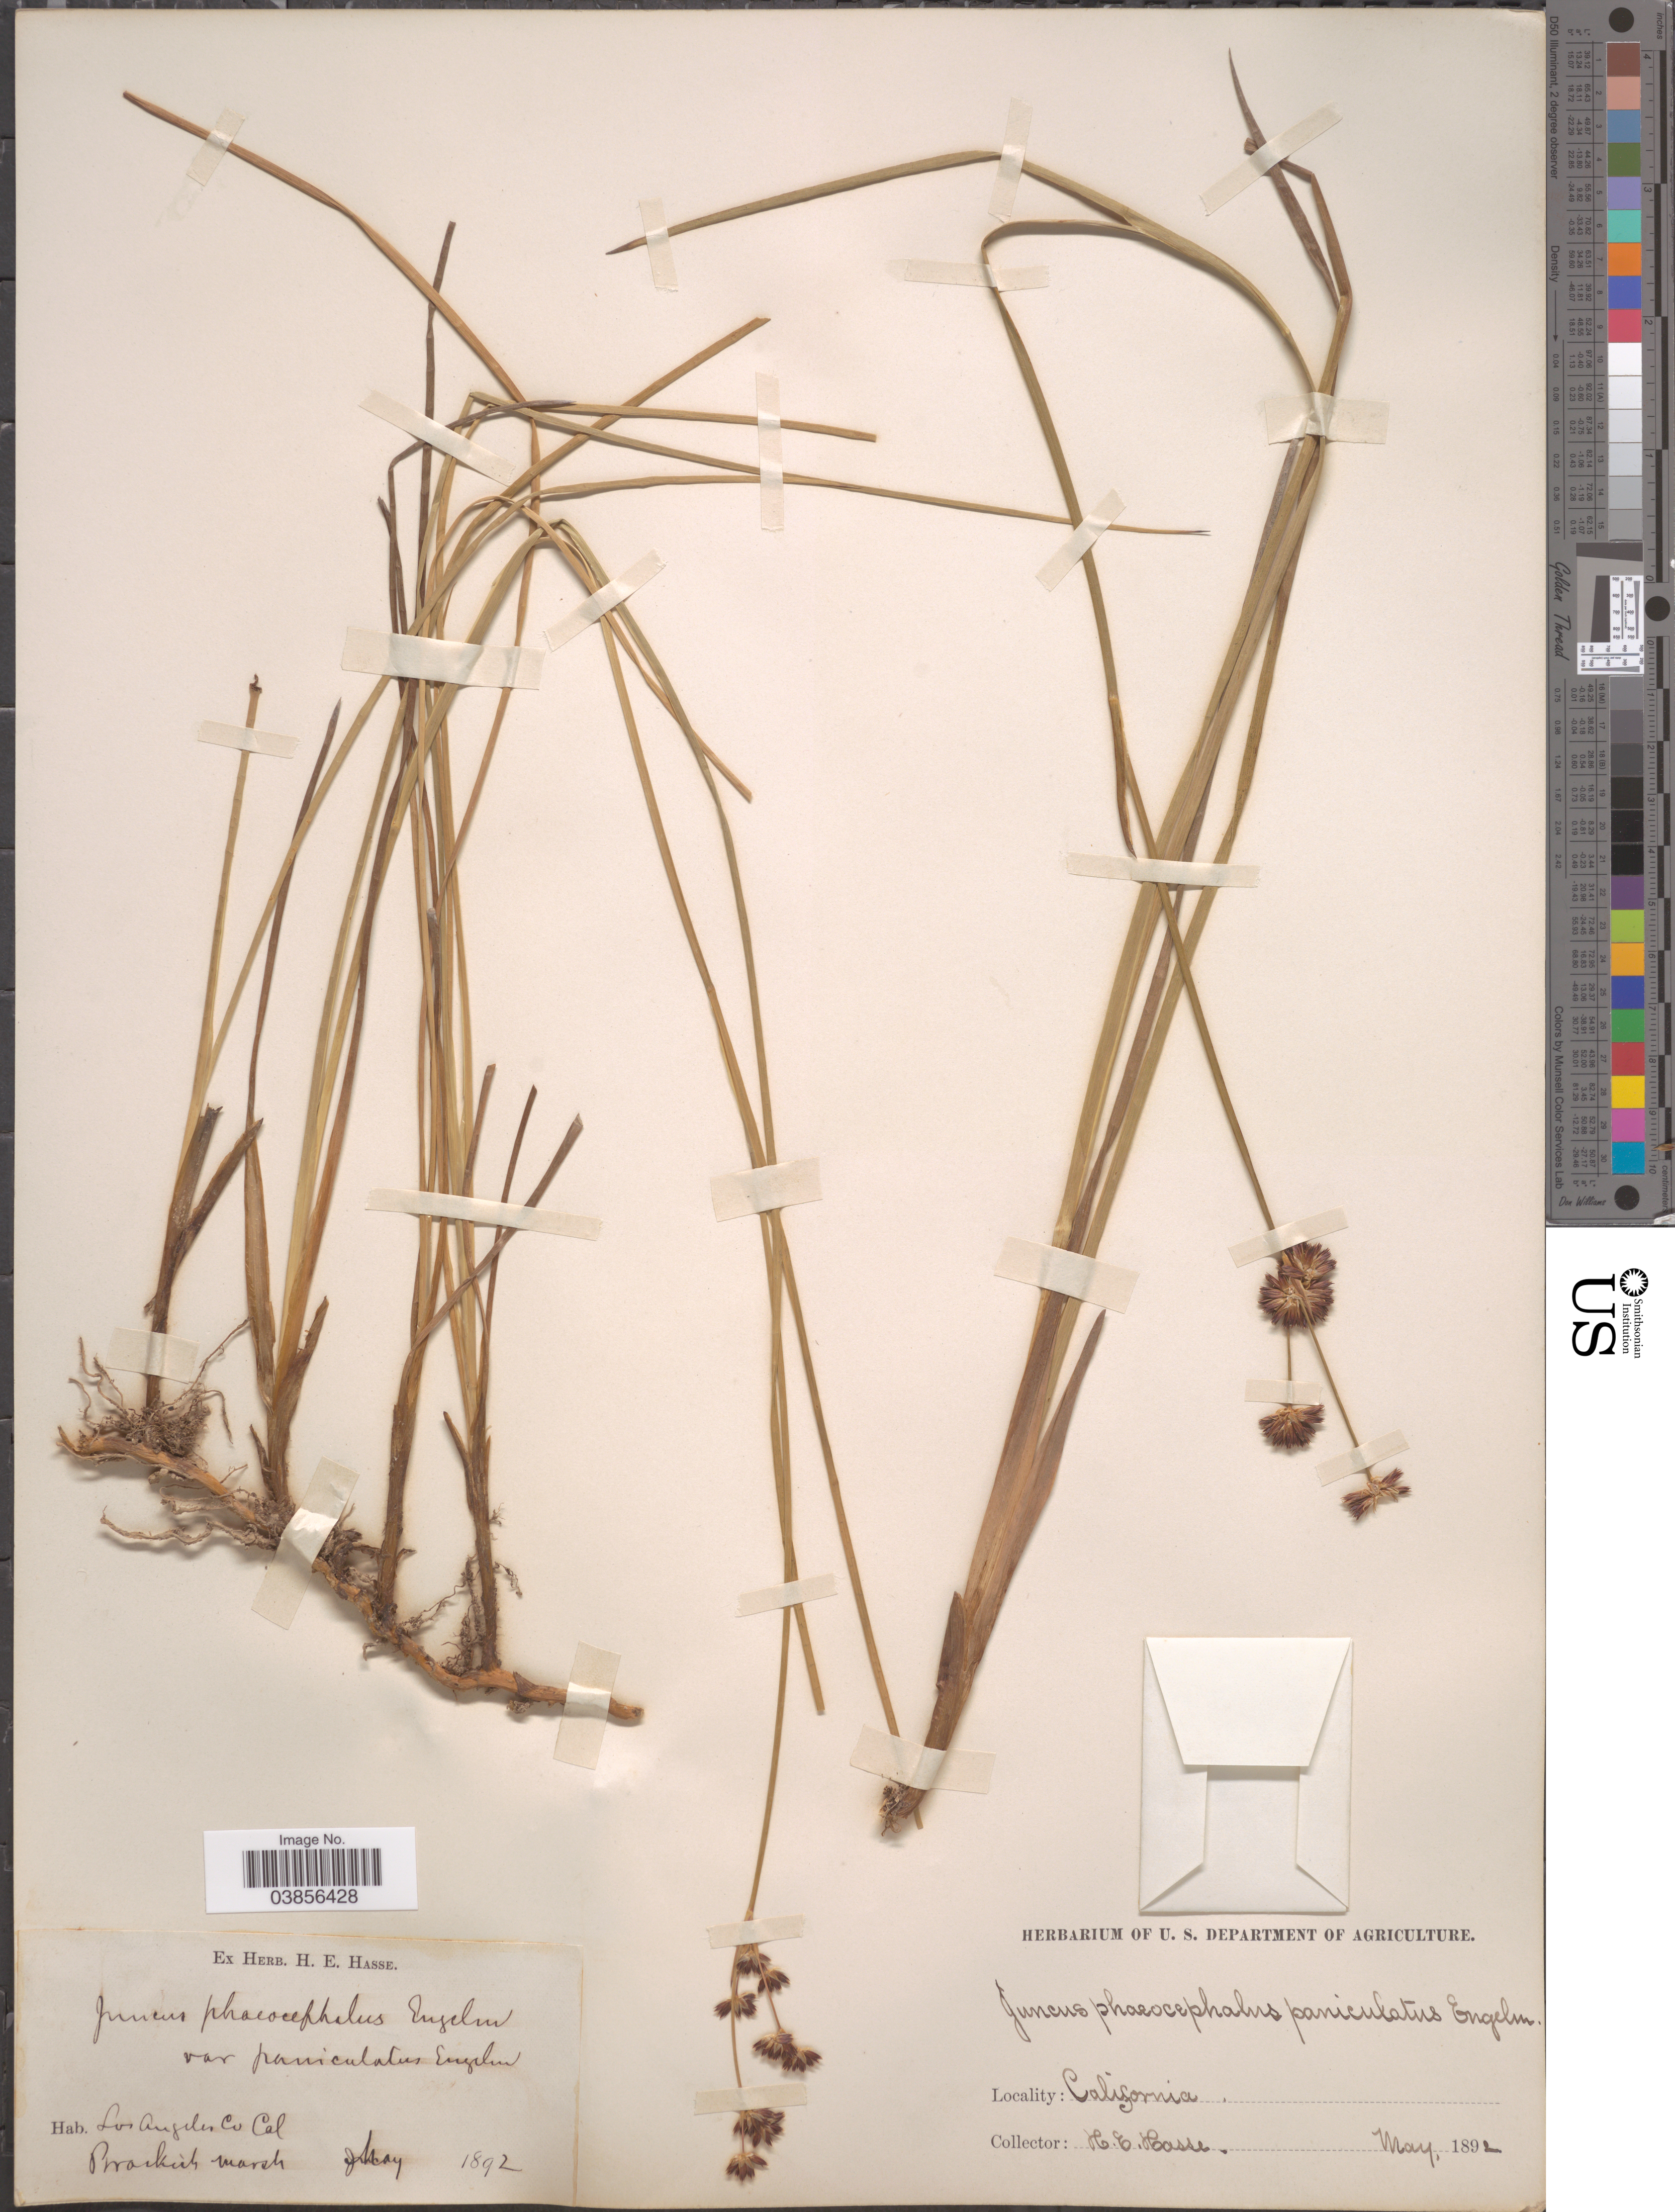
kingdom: Plantae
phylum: Tracheophyta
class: Liliopsida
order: Poales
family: Juncaceae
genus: Juncus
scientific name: Juncus phaeocephalus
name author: Engelm.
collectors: H. E. Hasse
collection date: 1892-05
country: United States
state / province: California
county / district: Los Angeles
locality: Los Angeles Co.